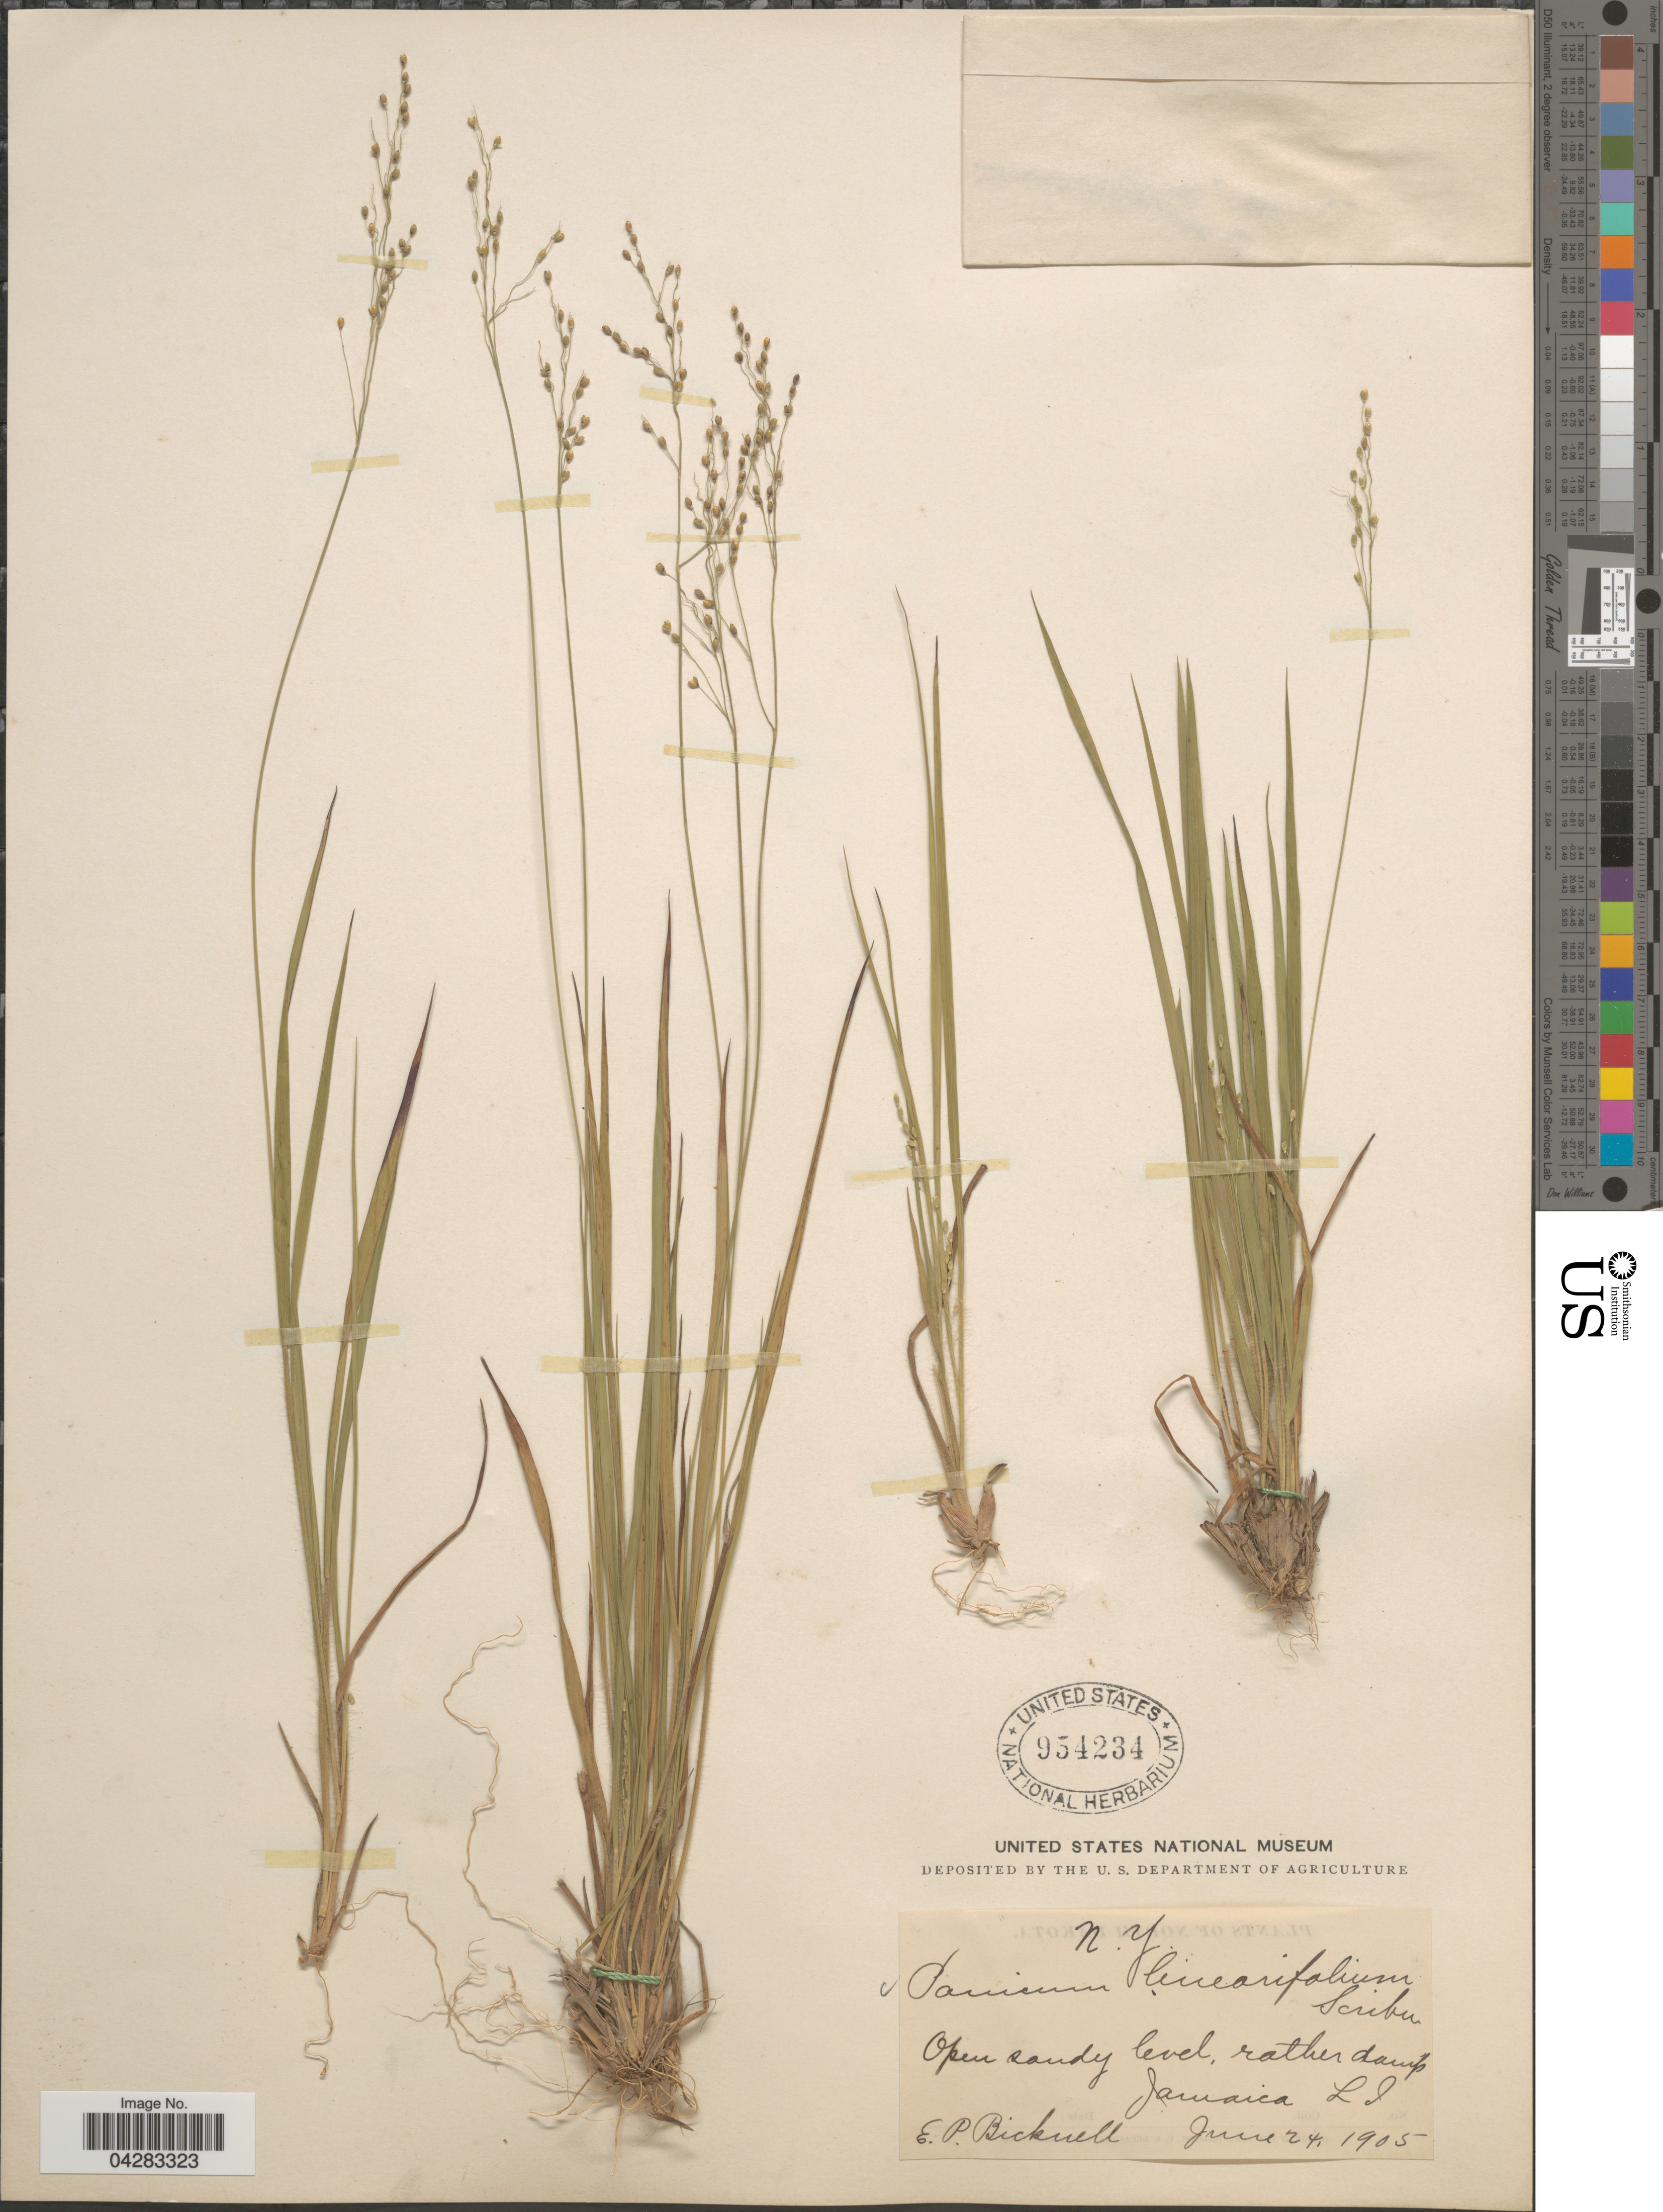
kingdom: Plantae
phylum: Tracheophyta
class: Liliopsida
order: Poales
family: Poaceae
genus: Dichanthelium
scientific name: Dichanthelium linearifolium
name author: (Scribn.) Gould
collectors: E. P. Bicknell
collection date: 1905-06-24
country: United States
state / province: New York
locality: Open sandy level, rather damp Jamaica L I.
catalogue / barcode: US 954234